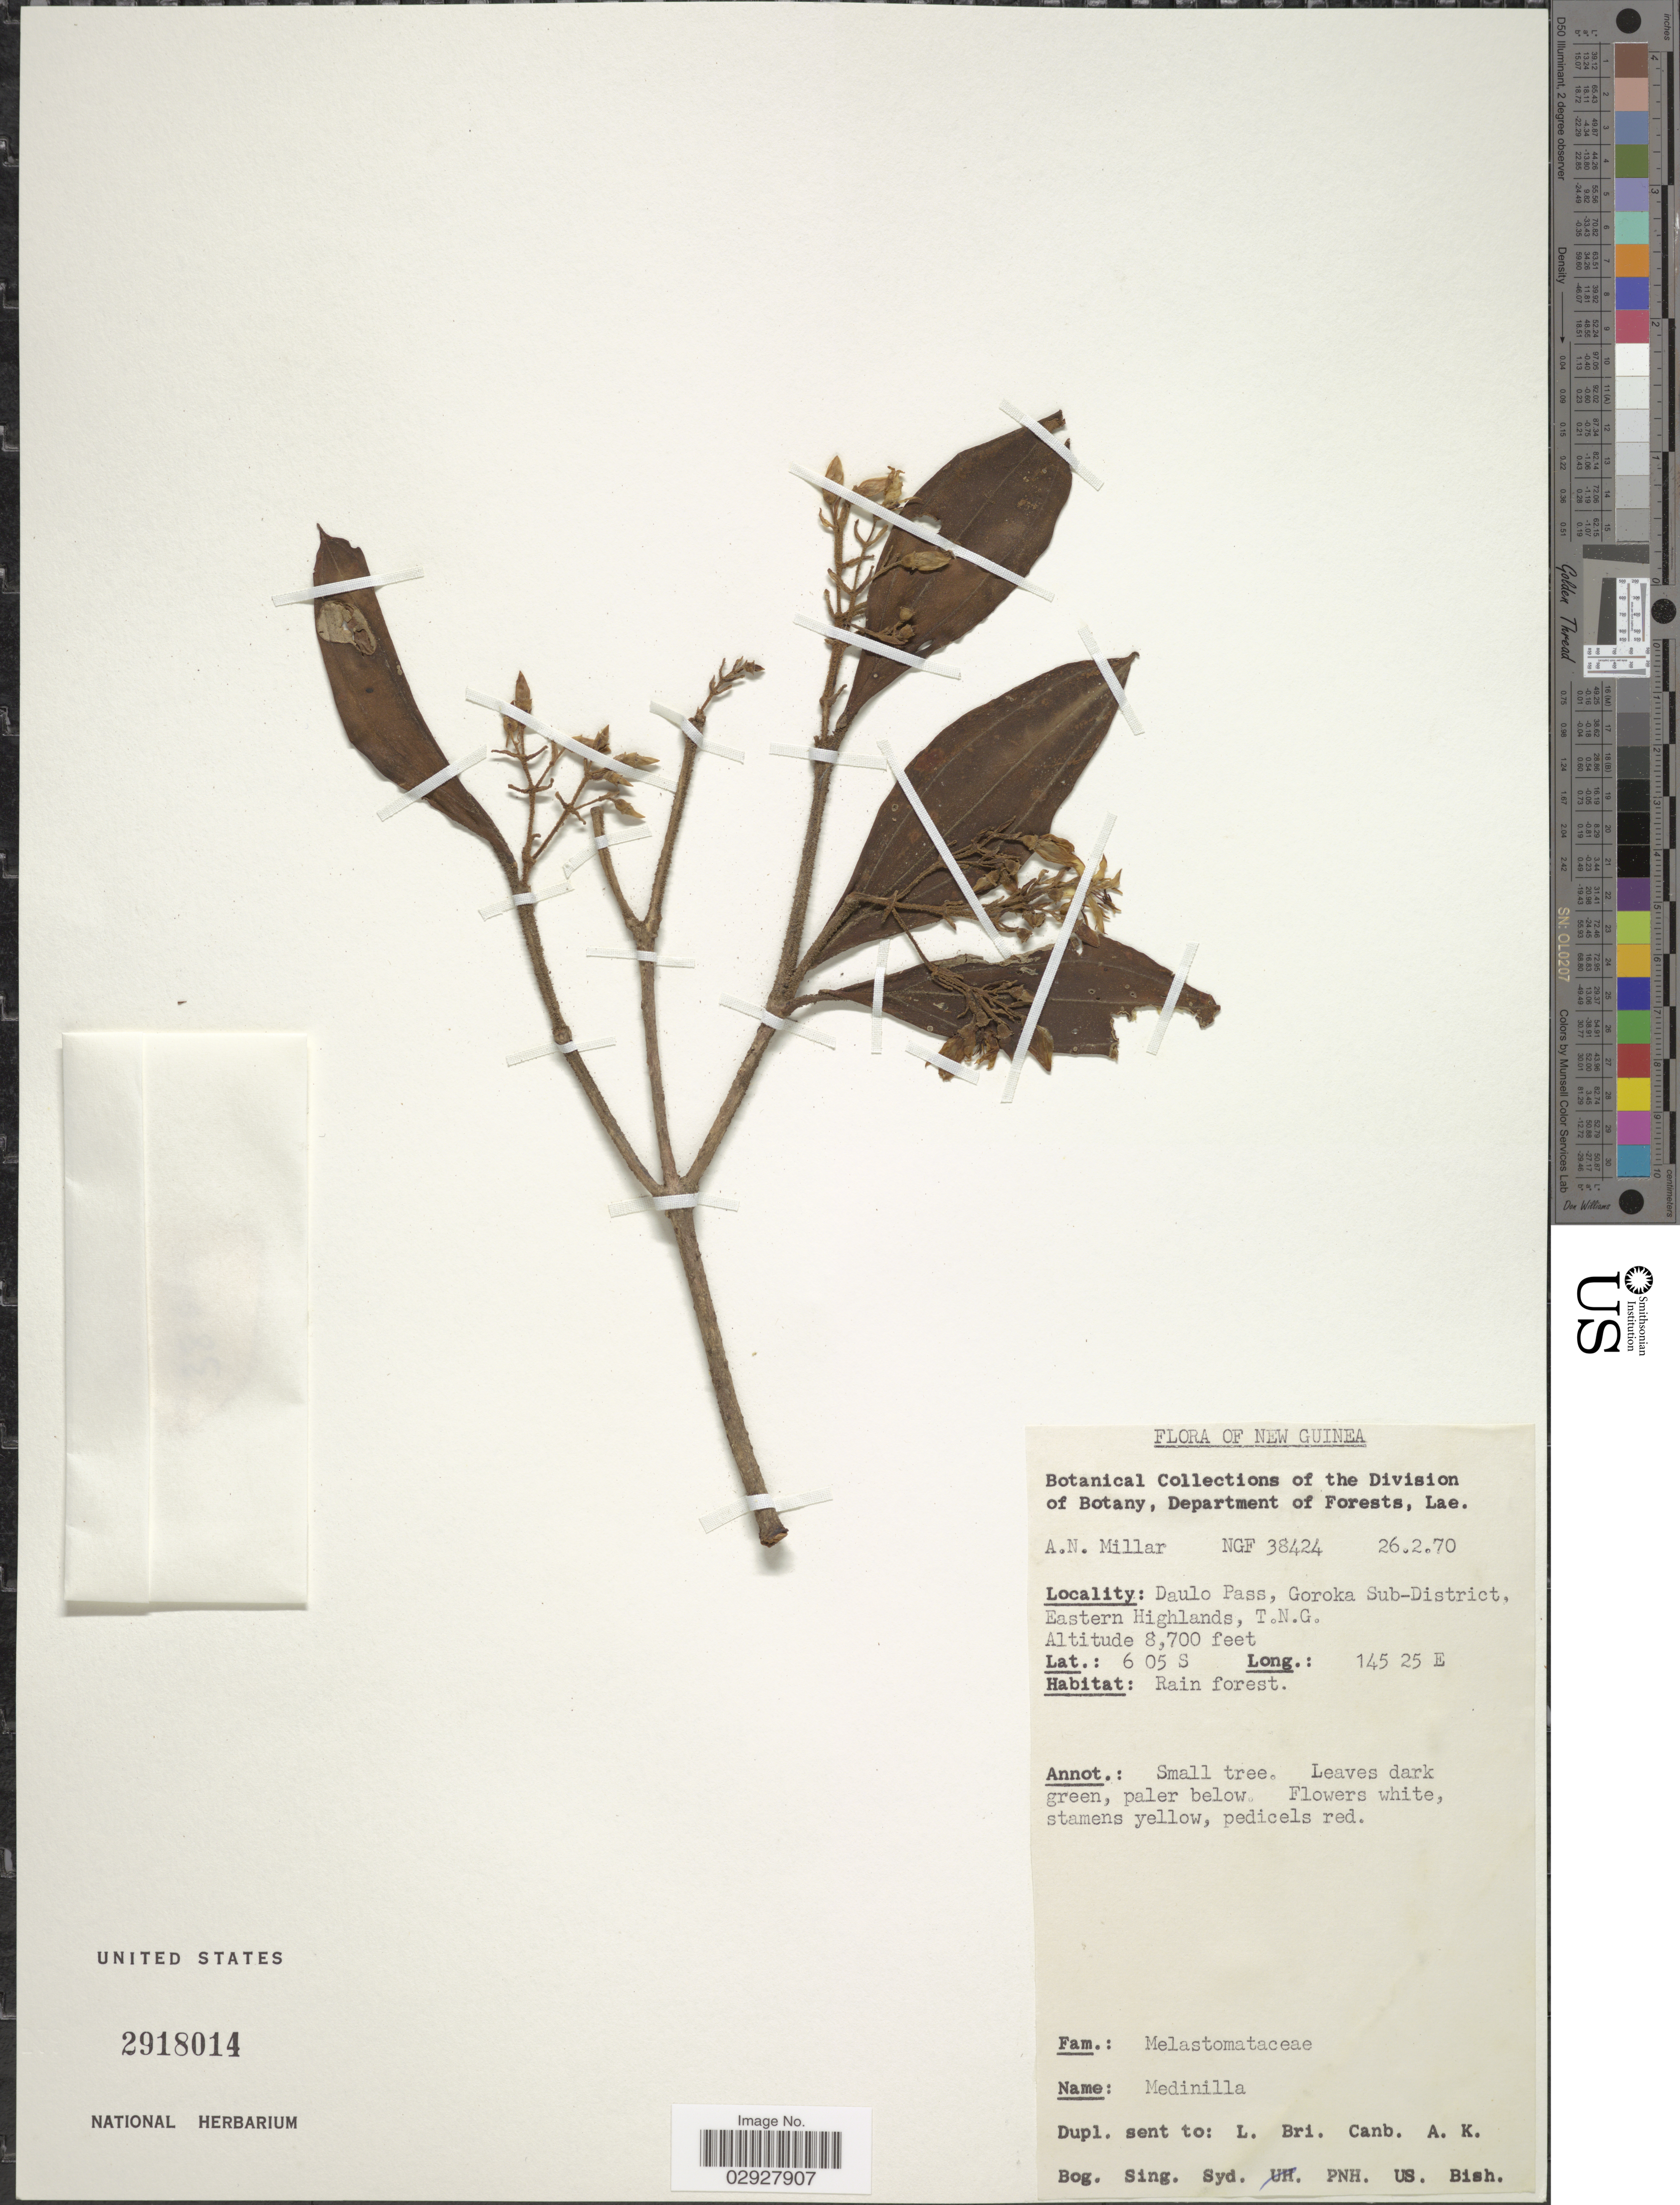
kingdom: Plantae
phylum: Tracheophyta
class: Magnoliopsida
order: Myrtales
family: Melastomataceae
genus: Medinilla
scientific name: Medinilla sp.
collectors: A. Millar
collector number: NGF 38424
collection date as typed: Transcribed d/m/y: 26/2/70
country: Papua New Guinea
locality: New Guinea, Daulo Pass, Goroka Sub-District, Eastern Highlands, T.N.G.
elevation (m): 2652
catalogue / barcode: US 2918014